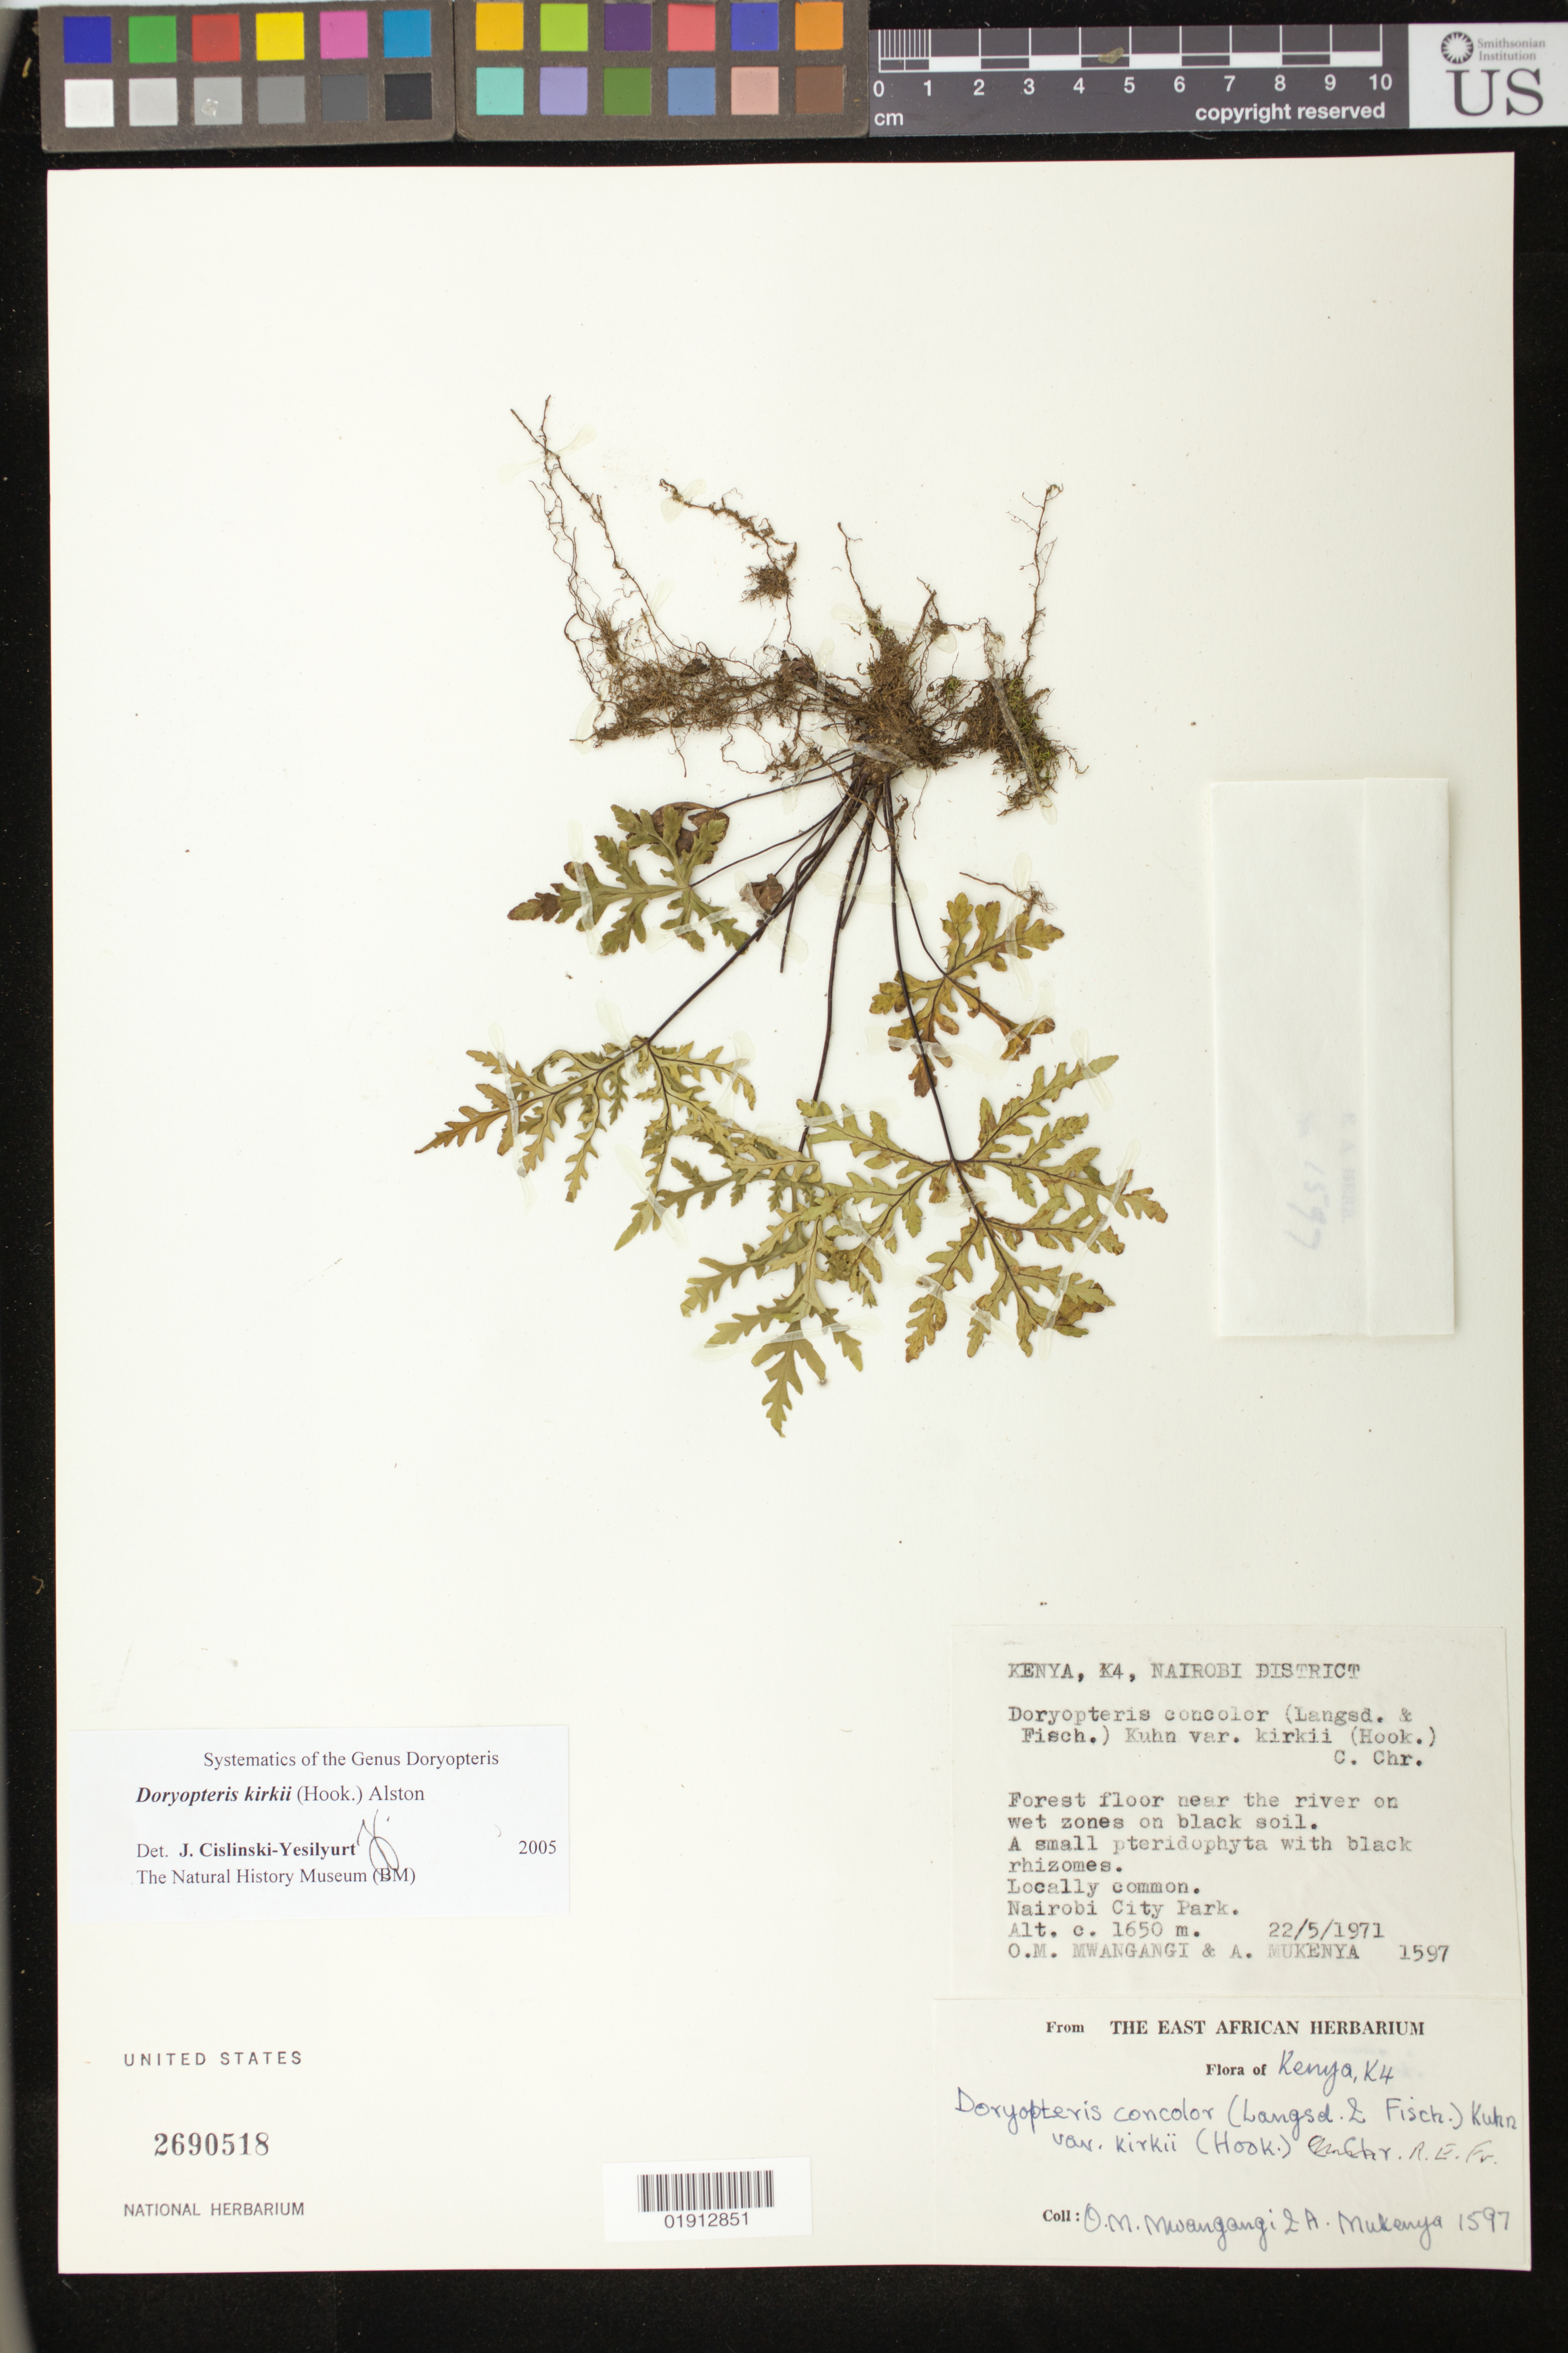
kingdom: Plantae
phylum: Tracheophyta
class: Polypodiopsida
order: Polypodiales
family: Pteridaceae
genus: Doryopteris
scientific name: Doryopteris kirkii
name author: (Hook.) Alston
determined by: Yesilyurt, J. C.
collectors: O. M. Mwangangi & A. Mukenya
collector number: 1597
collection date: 1971-05-22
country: Kenya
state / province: Nairobi Area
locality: Kenya, K4, Nairobi City Park.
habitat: Forest floor near the river on wet zones on black soil.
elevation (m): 1650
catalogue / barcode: US 2690518